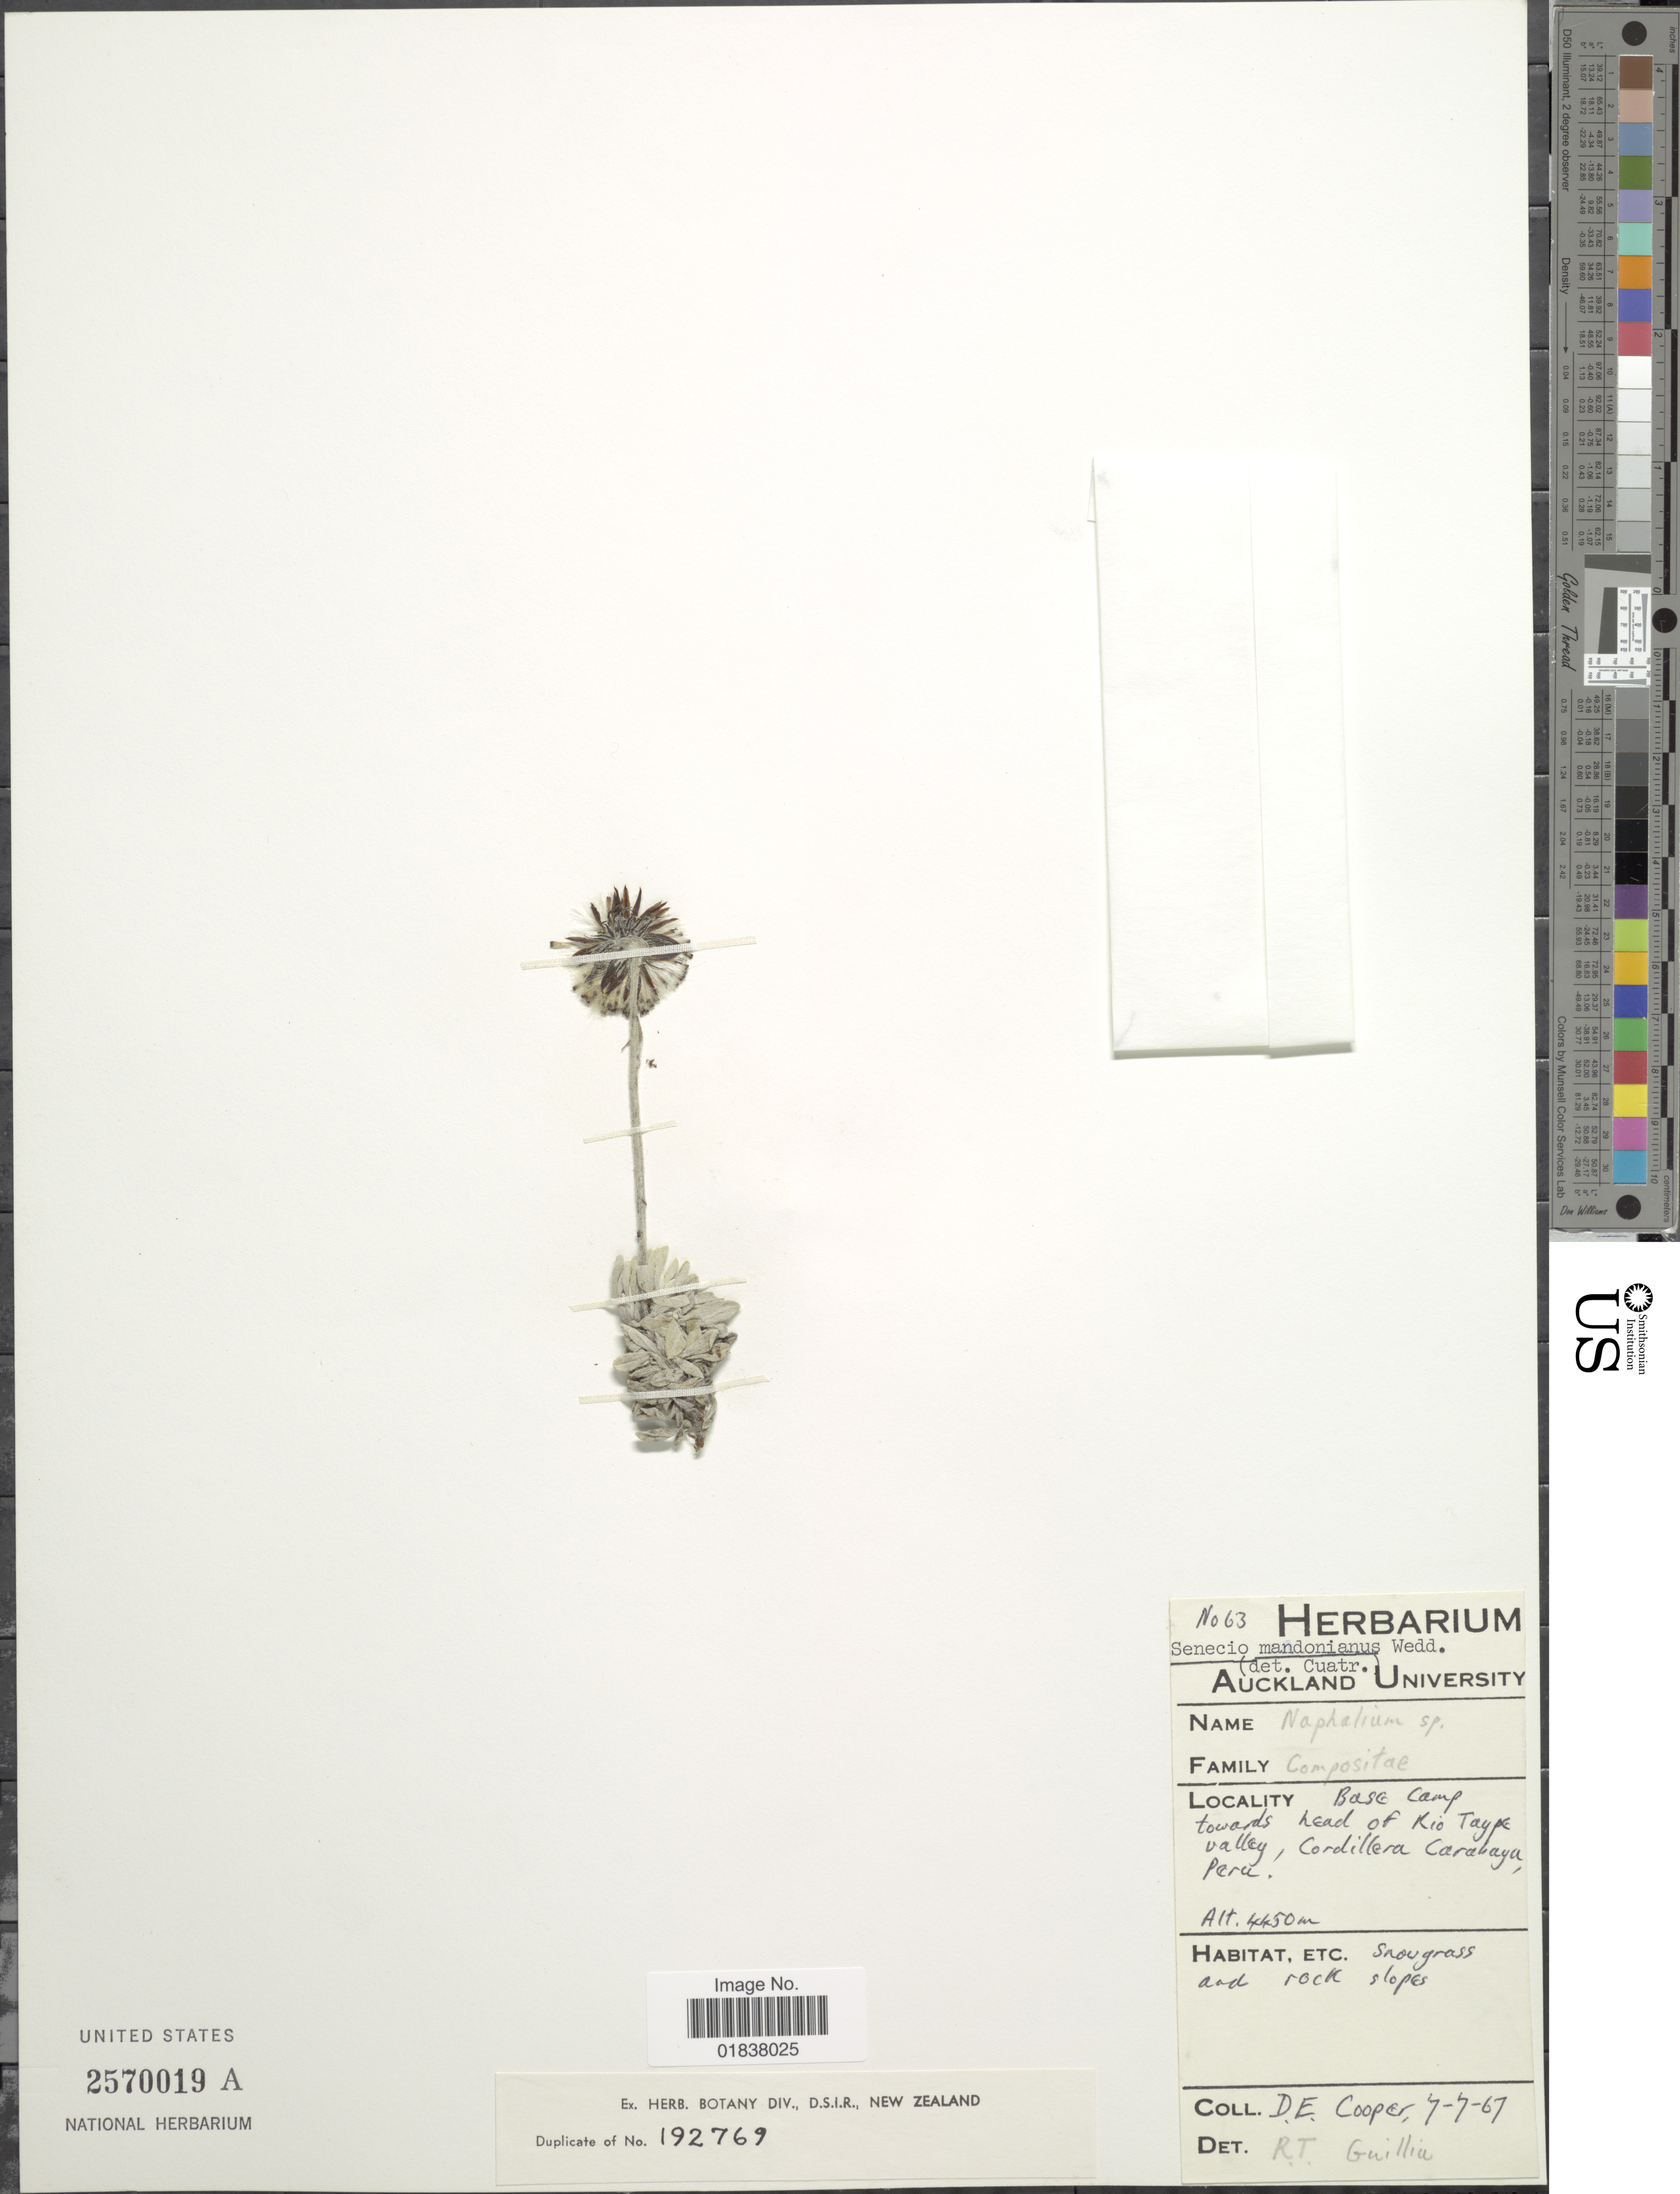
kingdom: Plantae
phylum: Tracheophyta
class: Magnoliopsida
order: Asterales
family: Asteraceae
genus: Senecio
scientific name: Senecio candollei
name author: Wedd.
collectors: D. E. Cooper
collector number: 63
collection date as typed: Transcribed d/m/y: 7/7/67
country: Peru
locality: Base Camp, towards head of Río Taype valley, Cordillera Carabaya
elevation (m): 4450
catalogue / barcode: US 2570019A